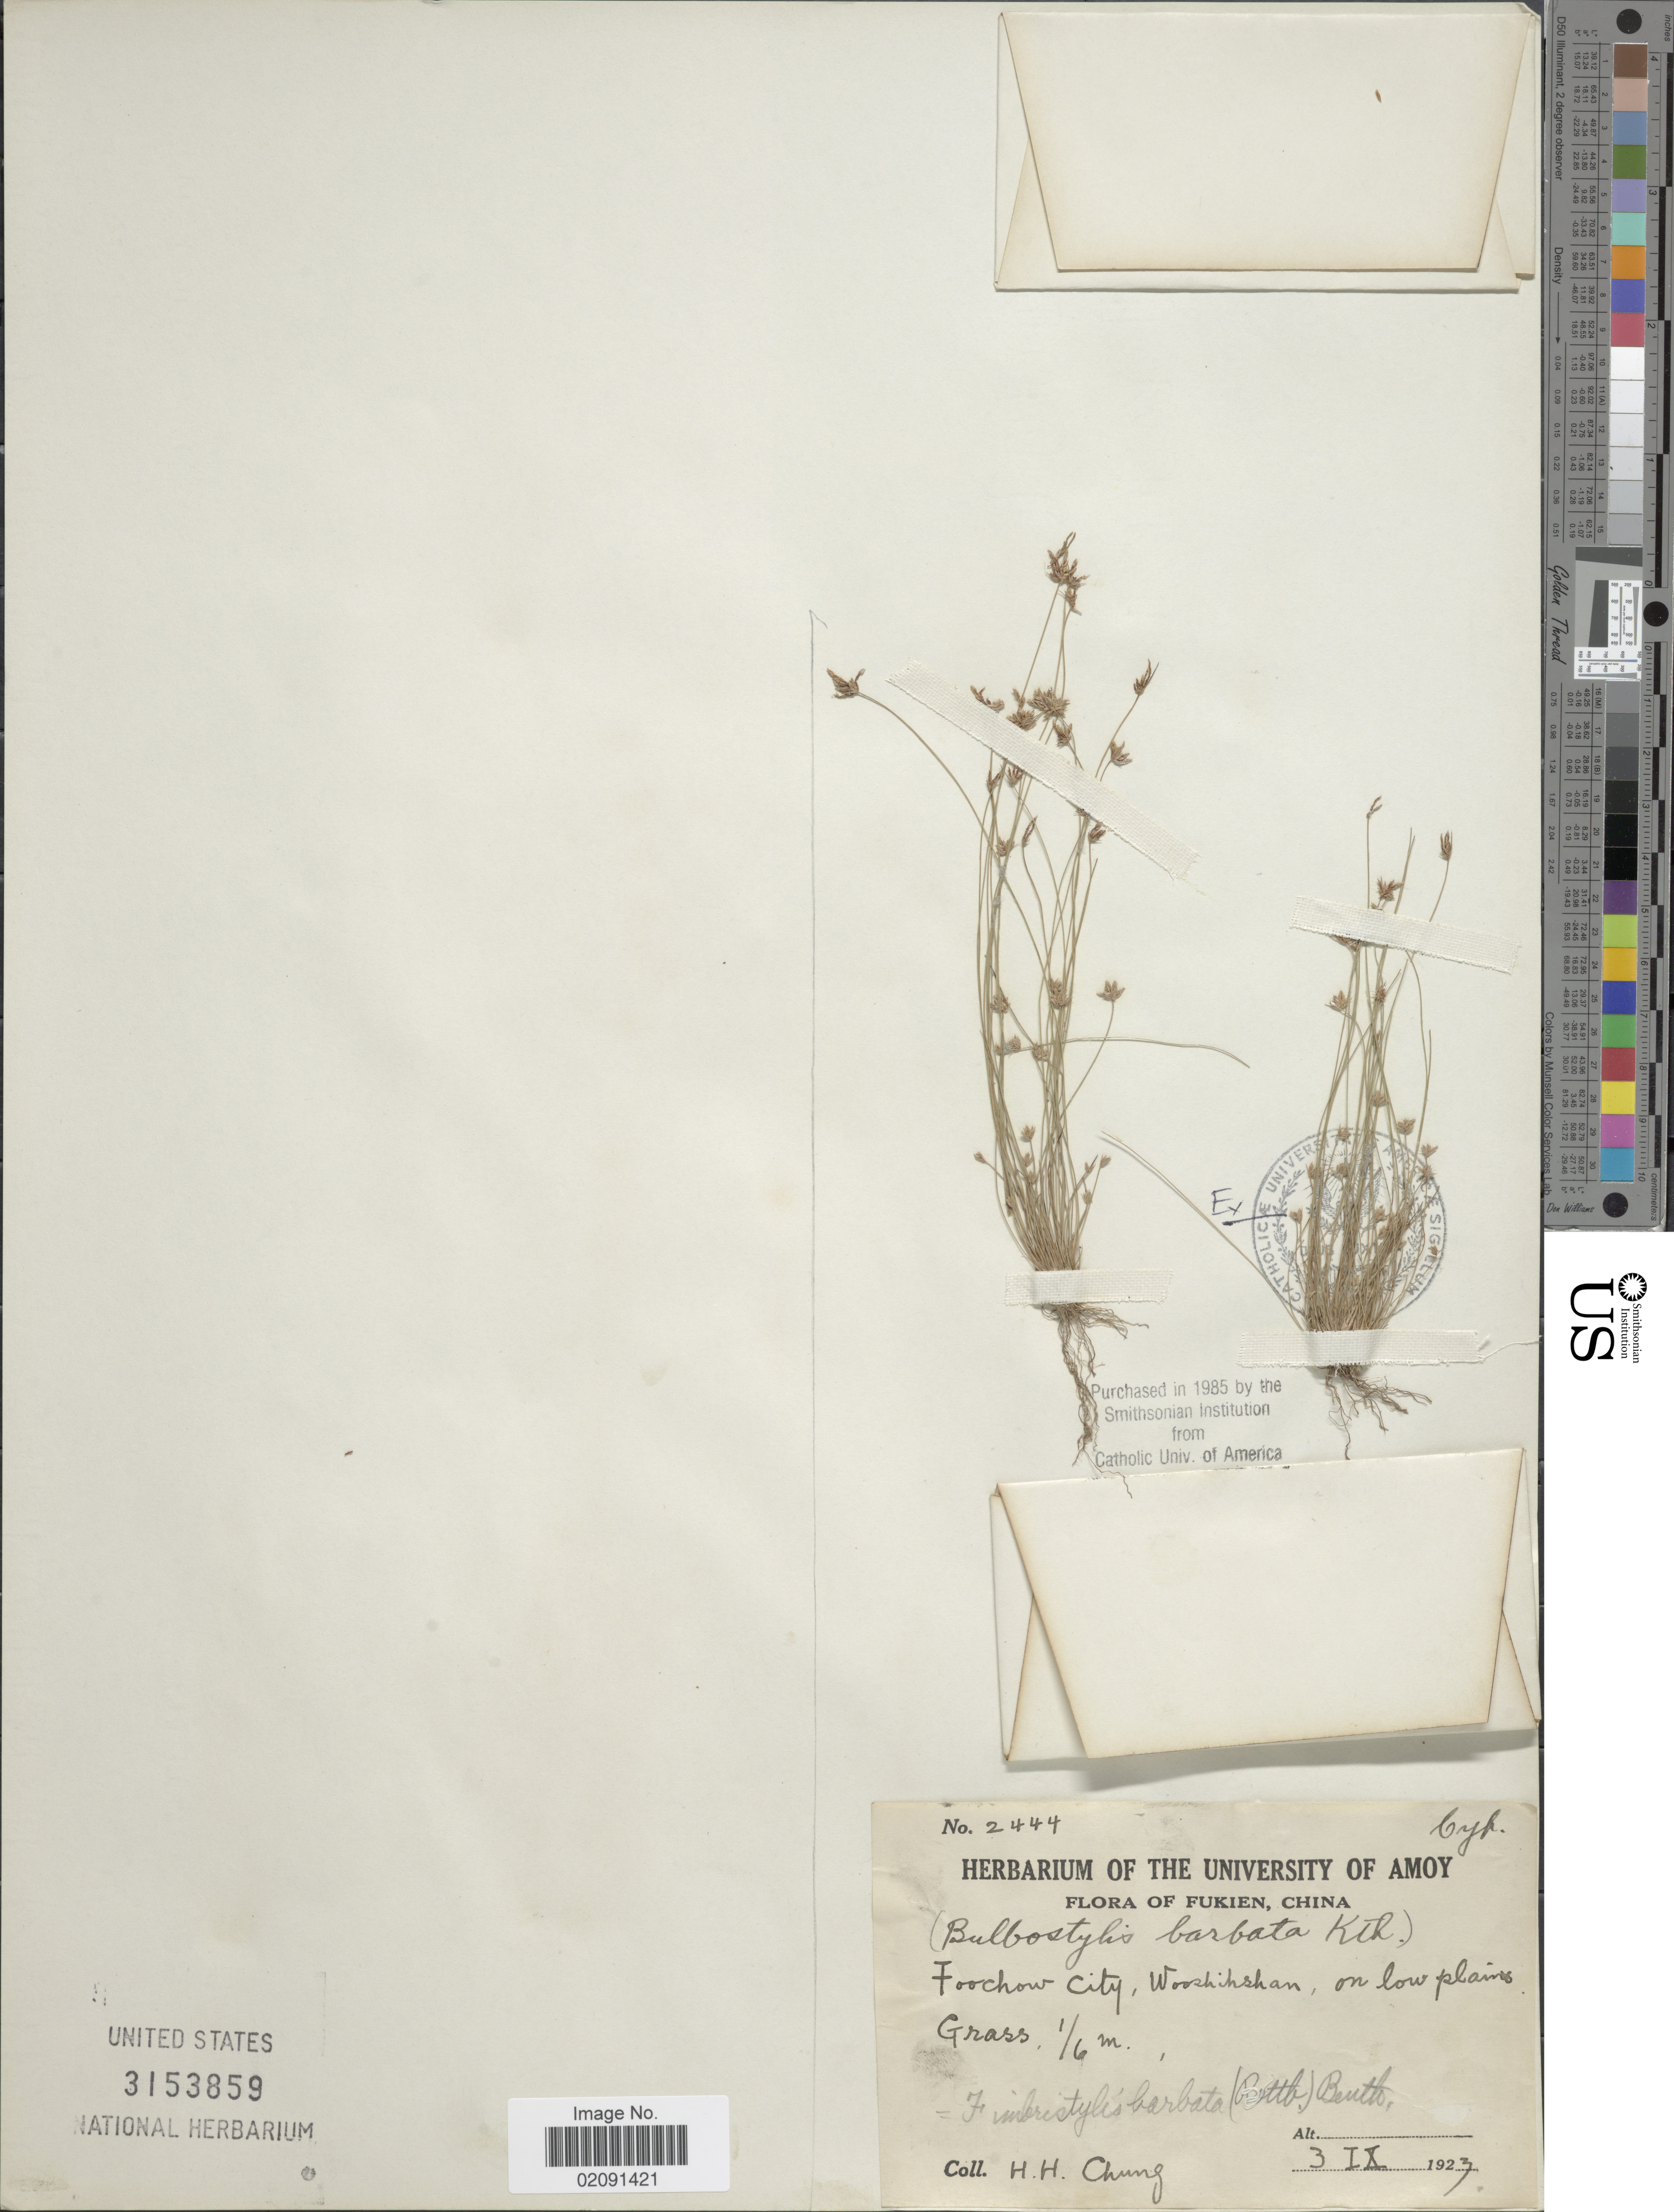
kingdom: Plantae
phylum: Tracheophyta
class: Liliopsida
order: Poales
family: Cyperaceae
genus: Bulbostylis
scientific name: Bulbostylis barbata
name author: (Rottb.) C.B. Clarke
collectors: H. Chung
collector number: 2444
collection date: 1927-09-03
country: China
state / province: Fujian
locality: Fukien, Foochow City, Wooshihkhan [interpreted], on low plains.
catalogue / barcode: US 3153859